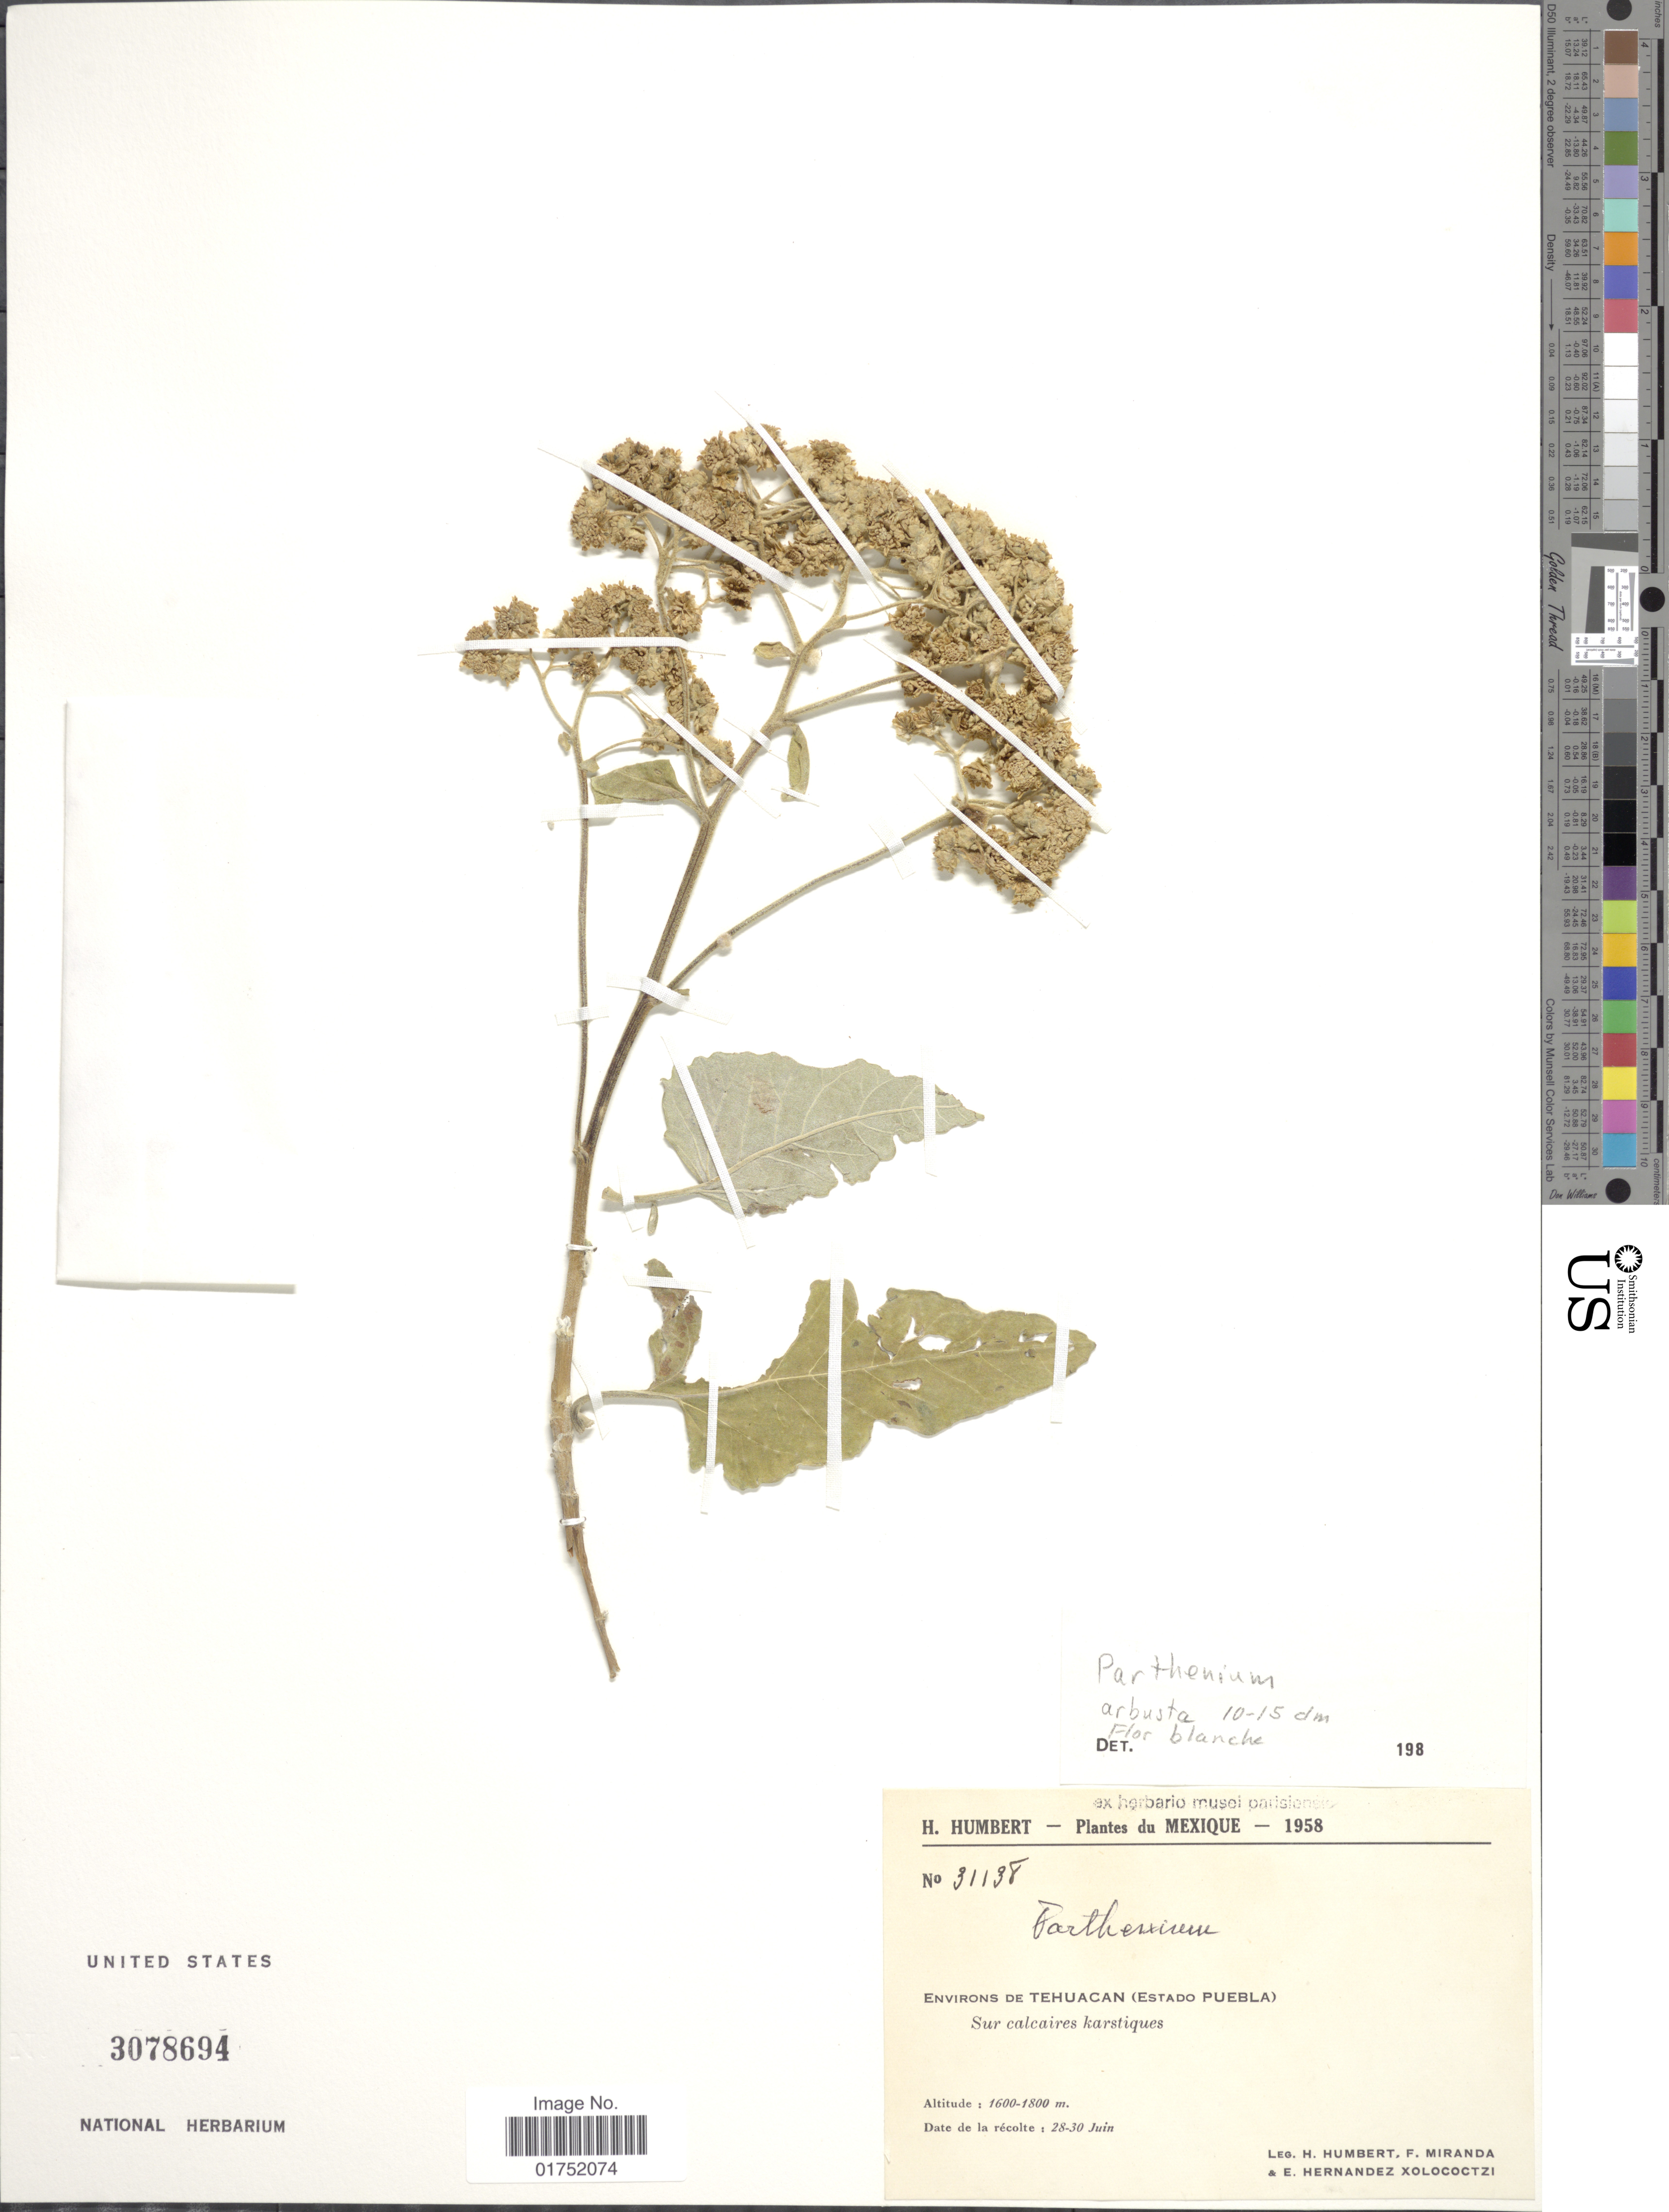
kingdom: Plantae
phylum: Tracheophyta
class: Magnoliopsida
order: Asterales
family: Asteraceae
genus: Parthenium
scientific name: Parthenium fruticosum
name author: Less.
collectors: H. Humbert, F. Miranda & E. I. Hernández-X.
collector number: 31138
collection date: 1958-06-28/1958-06-30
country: Mexico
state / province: Puebla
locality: Environs de Tehuacan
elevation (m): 1600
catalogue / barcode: US 3078694